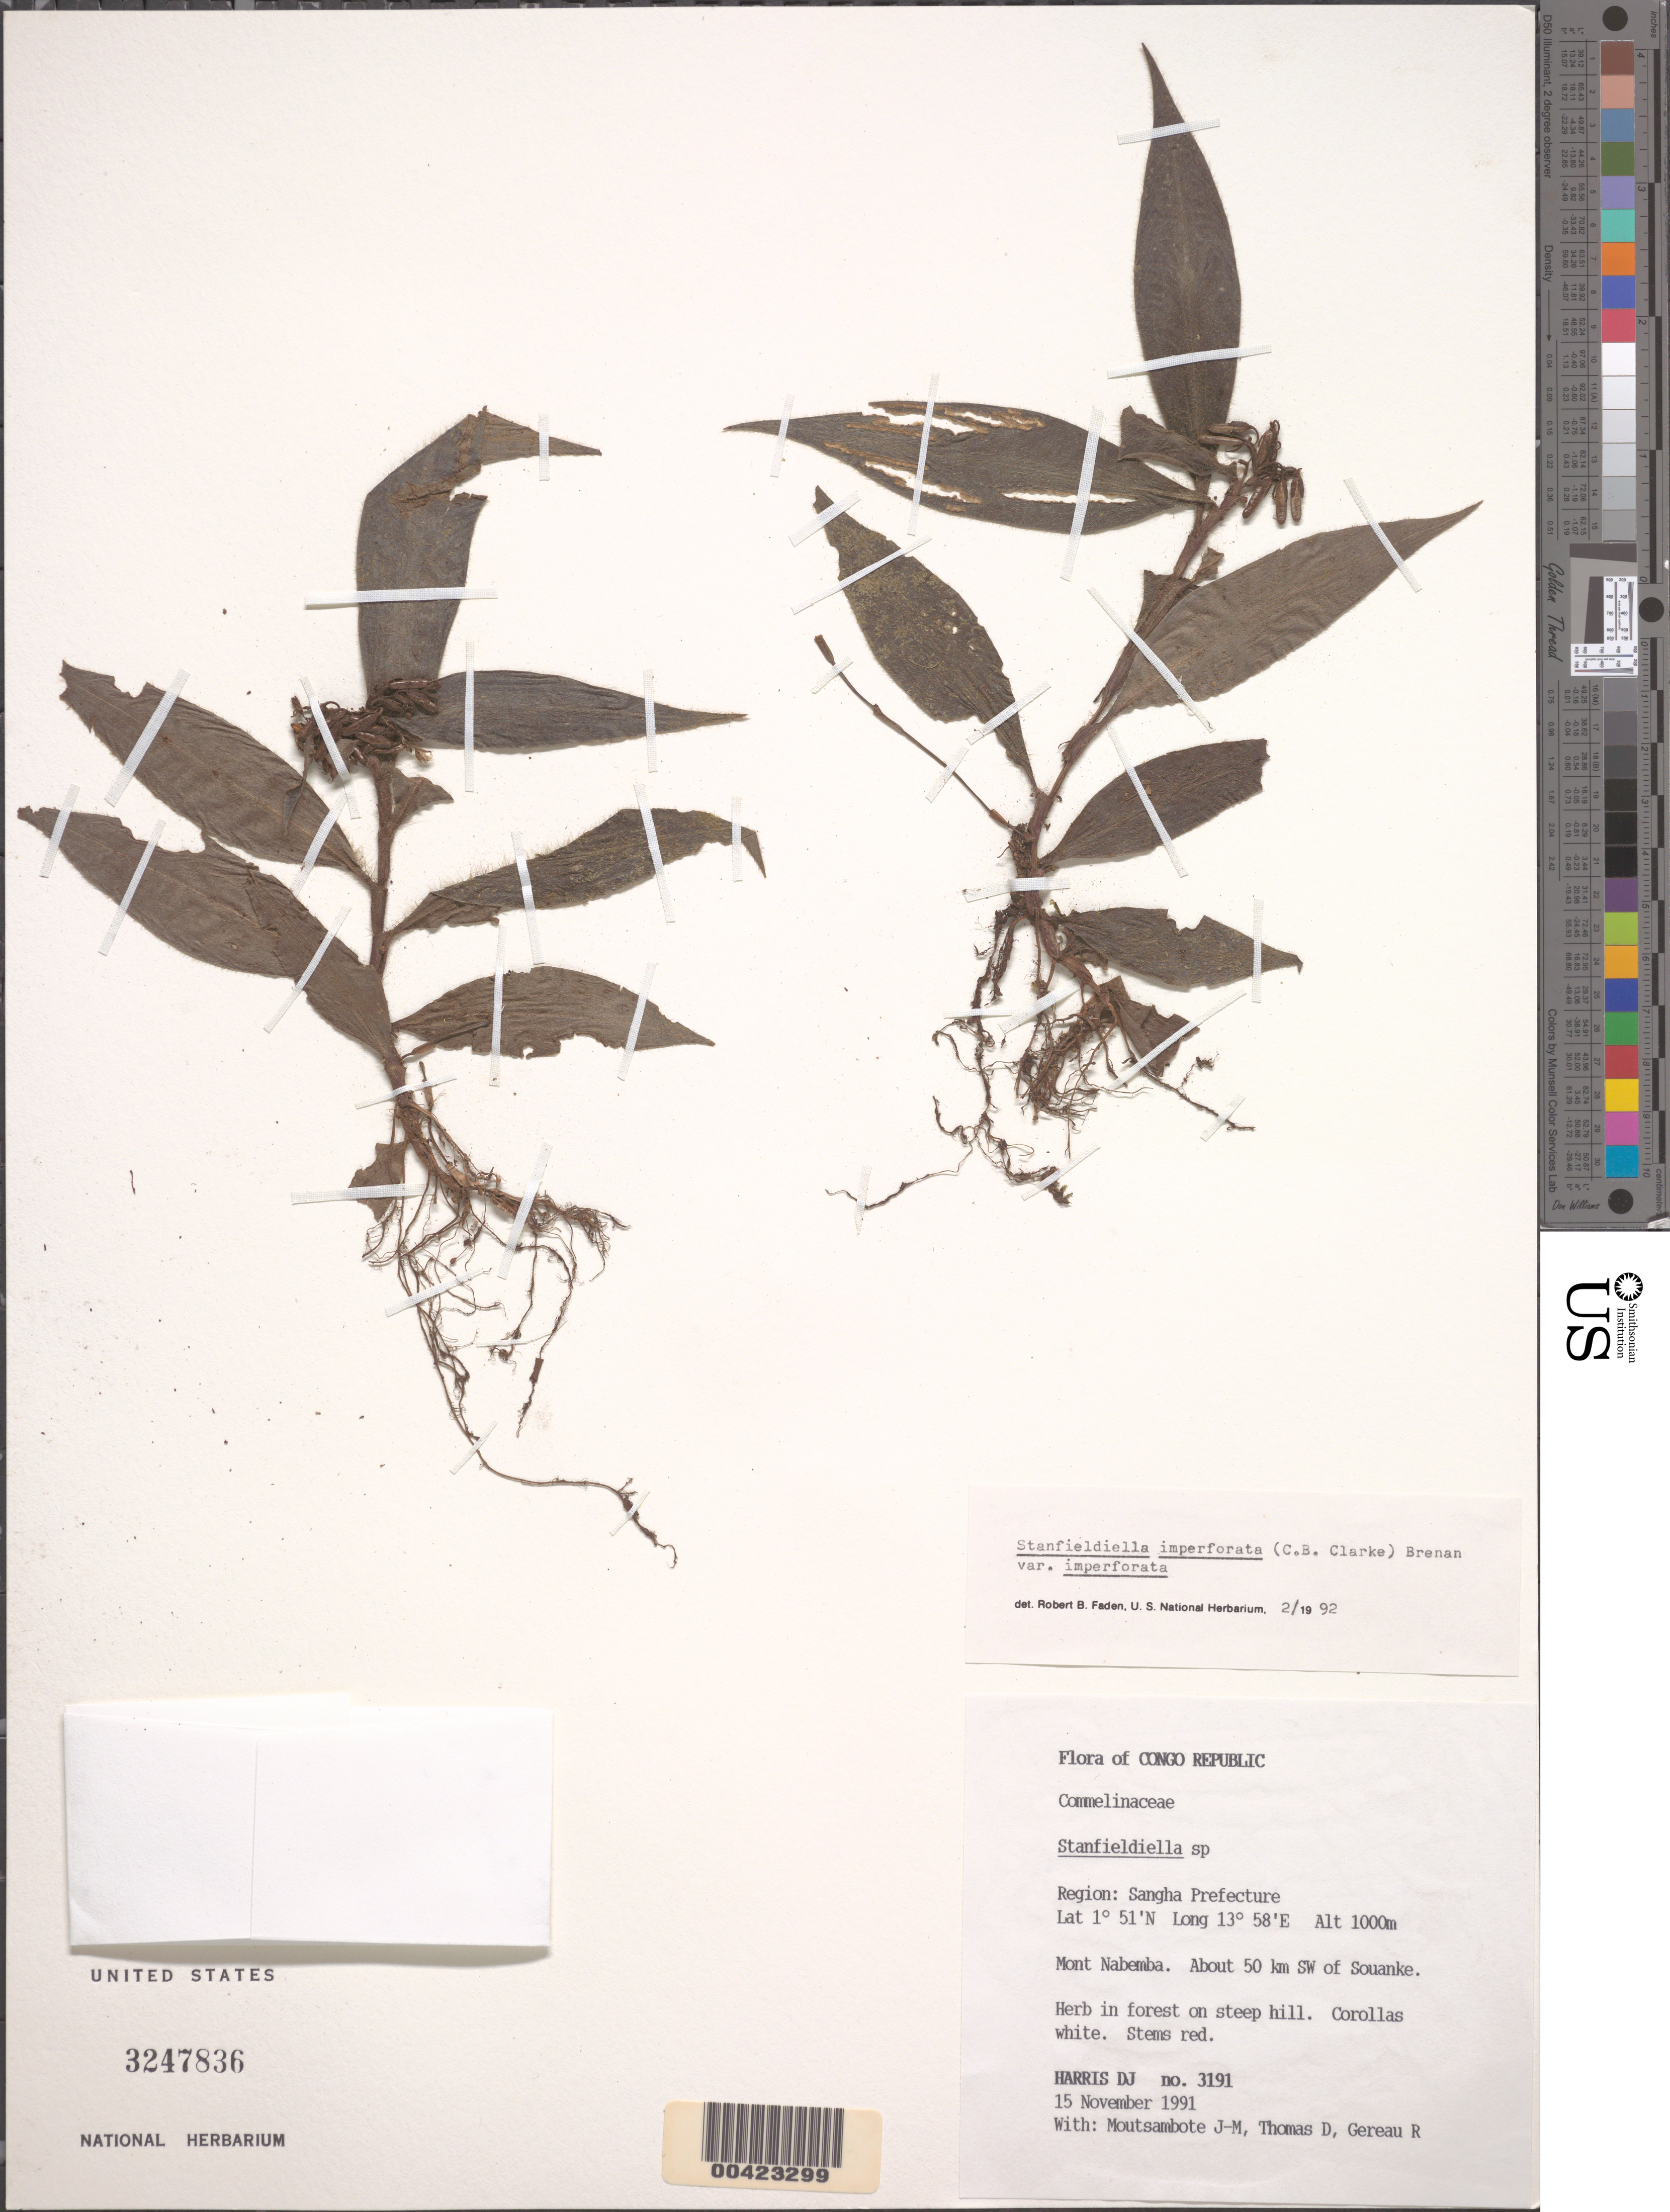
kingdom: Plantae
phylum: Tracheophyta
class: Liliopsida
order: Commelinales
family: Commelinaceae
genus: Stanfieldiella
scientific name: Stanfieldiella imperforata var. imperforata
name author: (C.B. Clarke) Brenan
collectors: D. J. Harris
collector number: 3191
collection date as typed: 15 Nov 1991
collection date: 1991-11-15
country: Congo, Republic of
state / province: Sangha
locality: Mont Nabemba, SW of Souanke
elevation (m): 1000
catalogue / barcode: US 3247836